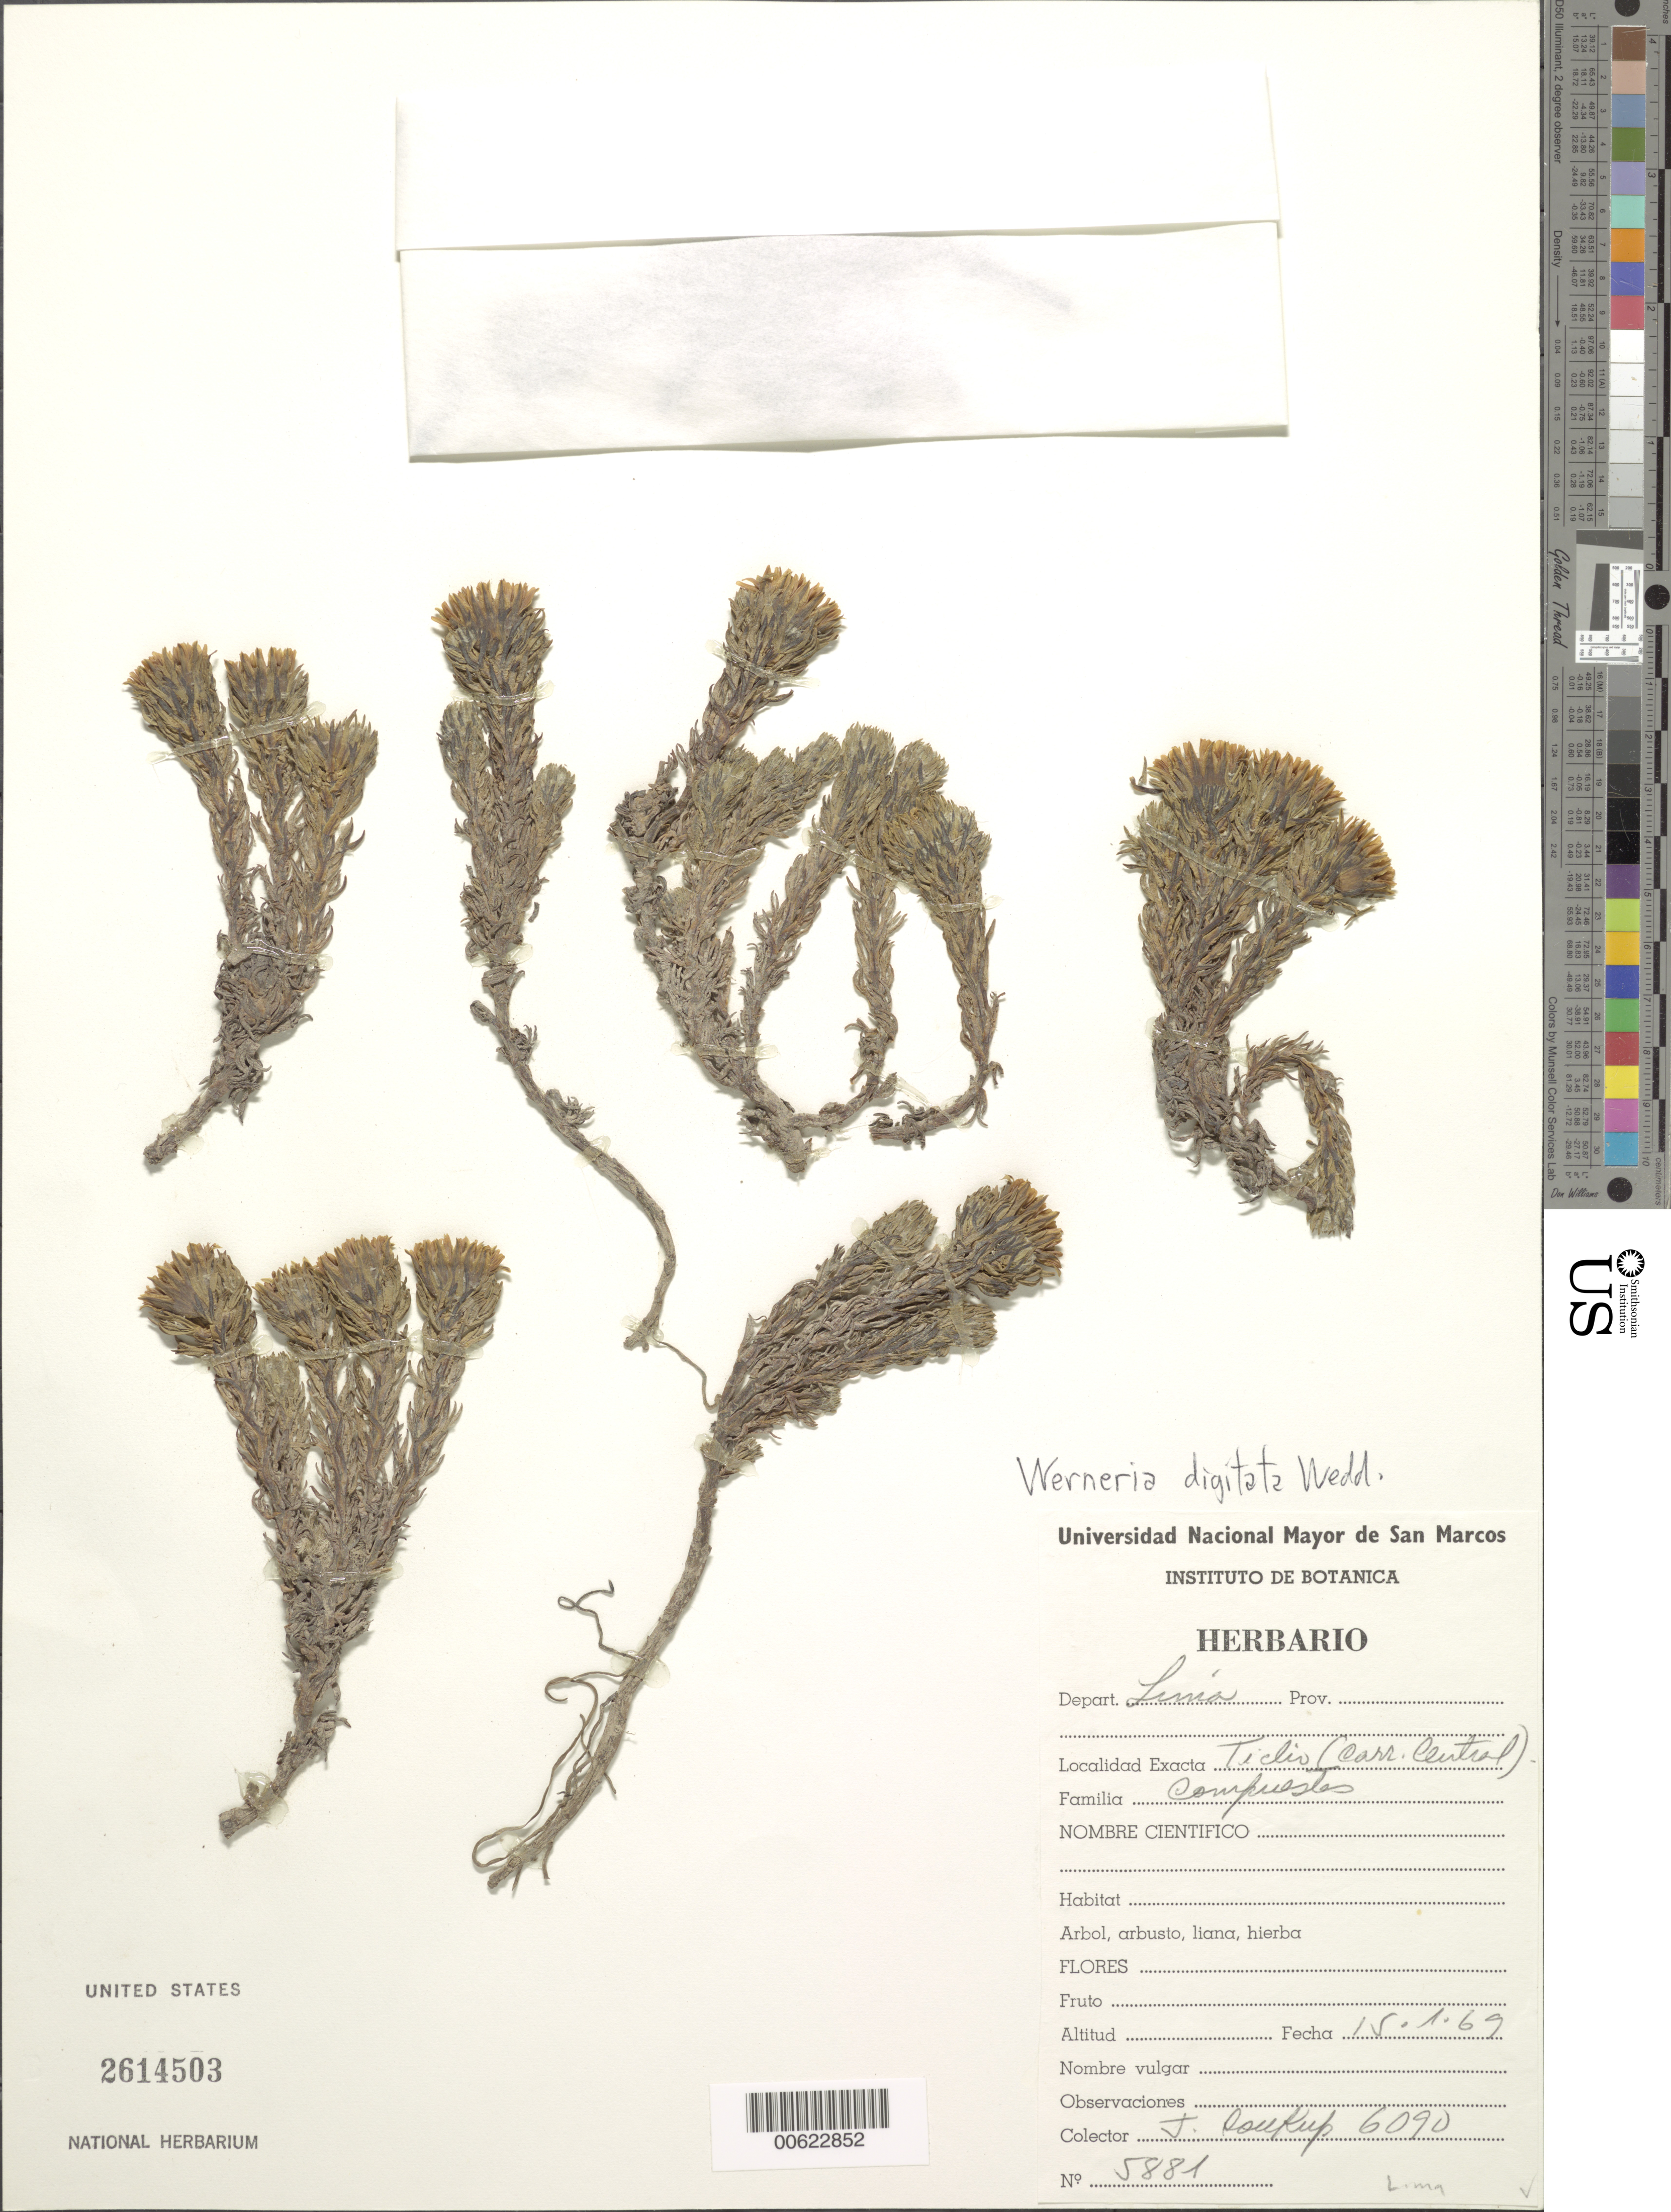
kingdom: Plantae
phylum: Tracheophyta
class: Magnoliopsida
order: Asterales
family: Asteraceae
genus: Xenophyllum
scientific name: Xenophyllum digitatum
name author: (Wedd.) V.A. Funk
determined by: Funk, Vicki A., (BOT), Smithsonian Institution - National Museum of Natural History (UNITED STATES)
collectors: J. Soukup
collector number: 6090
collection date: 1969-01-15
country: Peru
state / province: Lima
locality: Ticlio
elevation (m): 48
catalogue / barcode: US 2614503